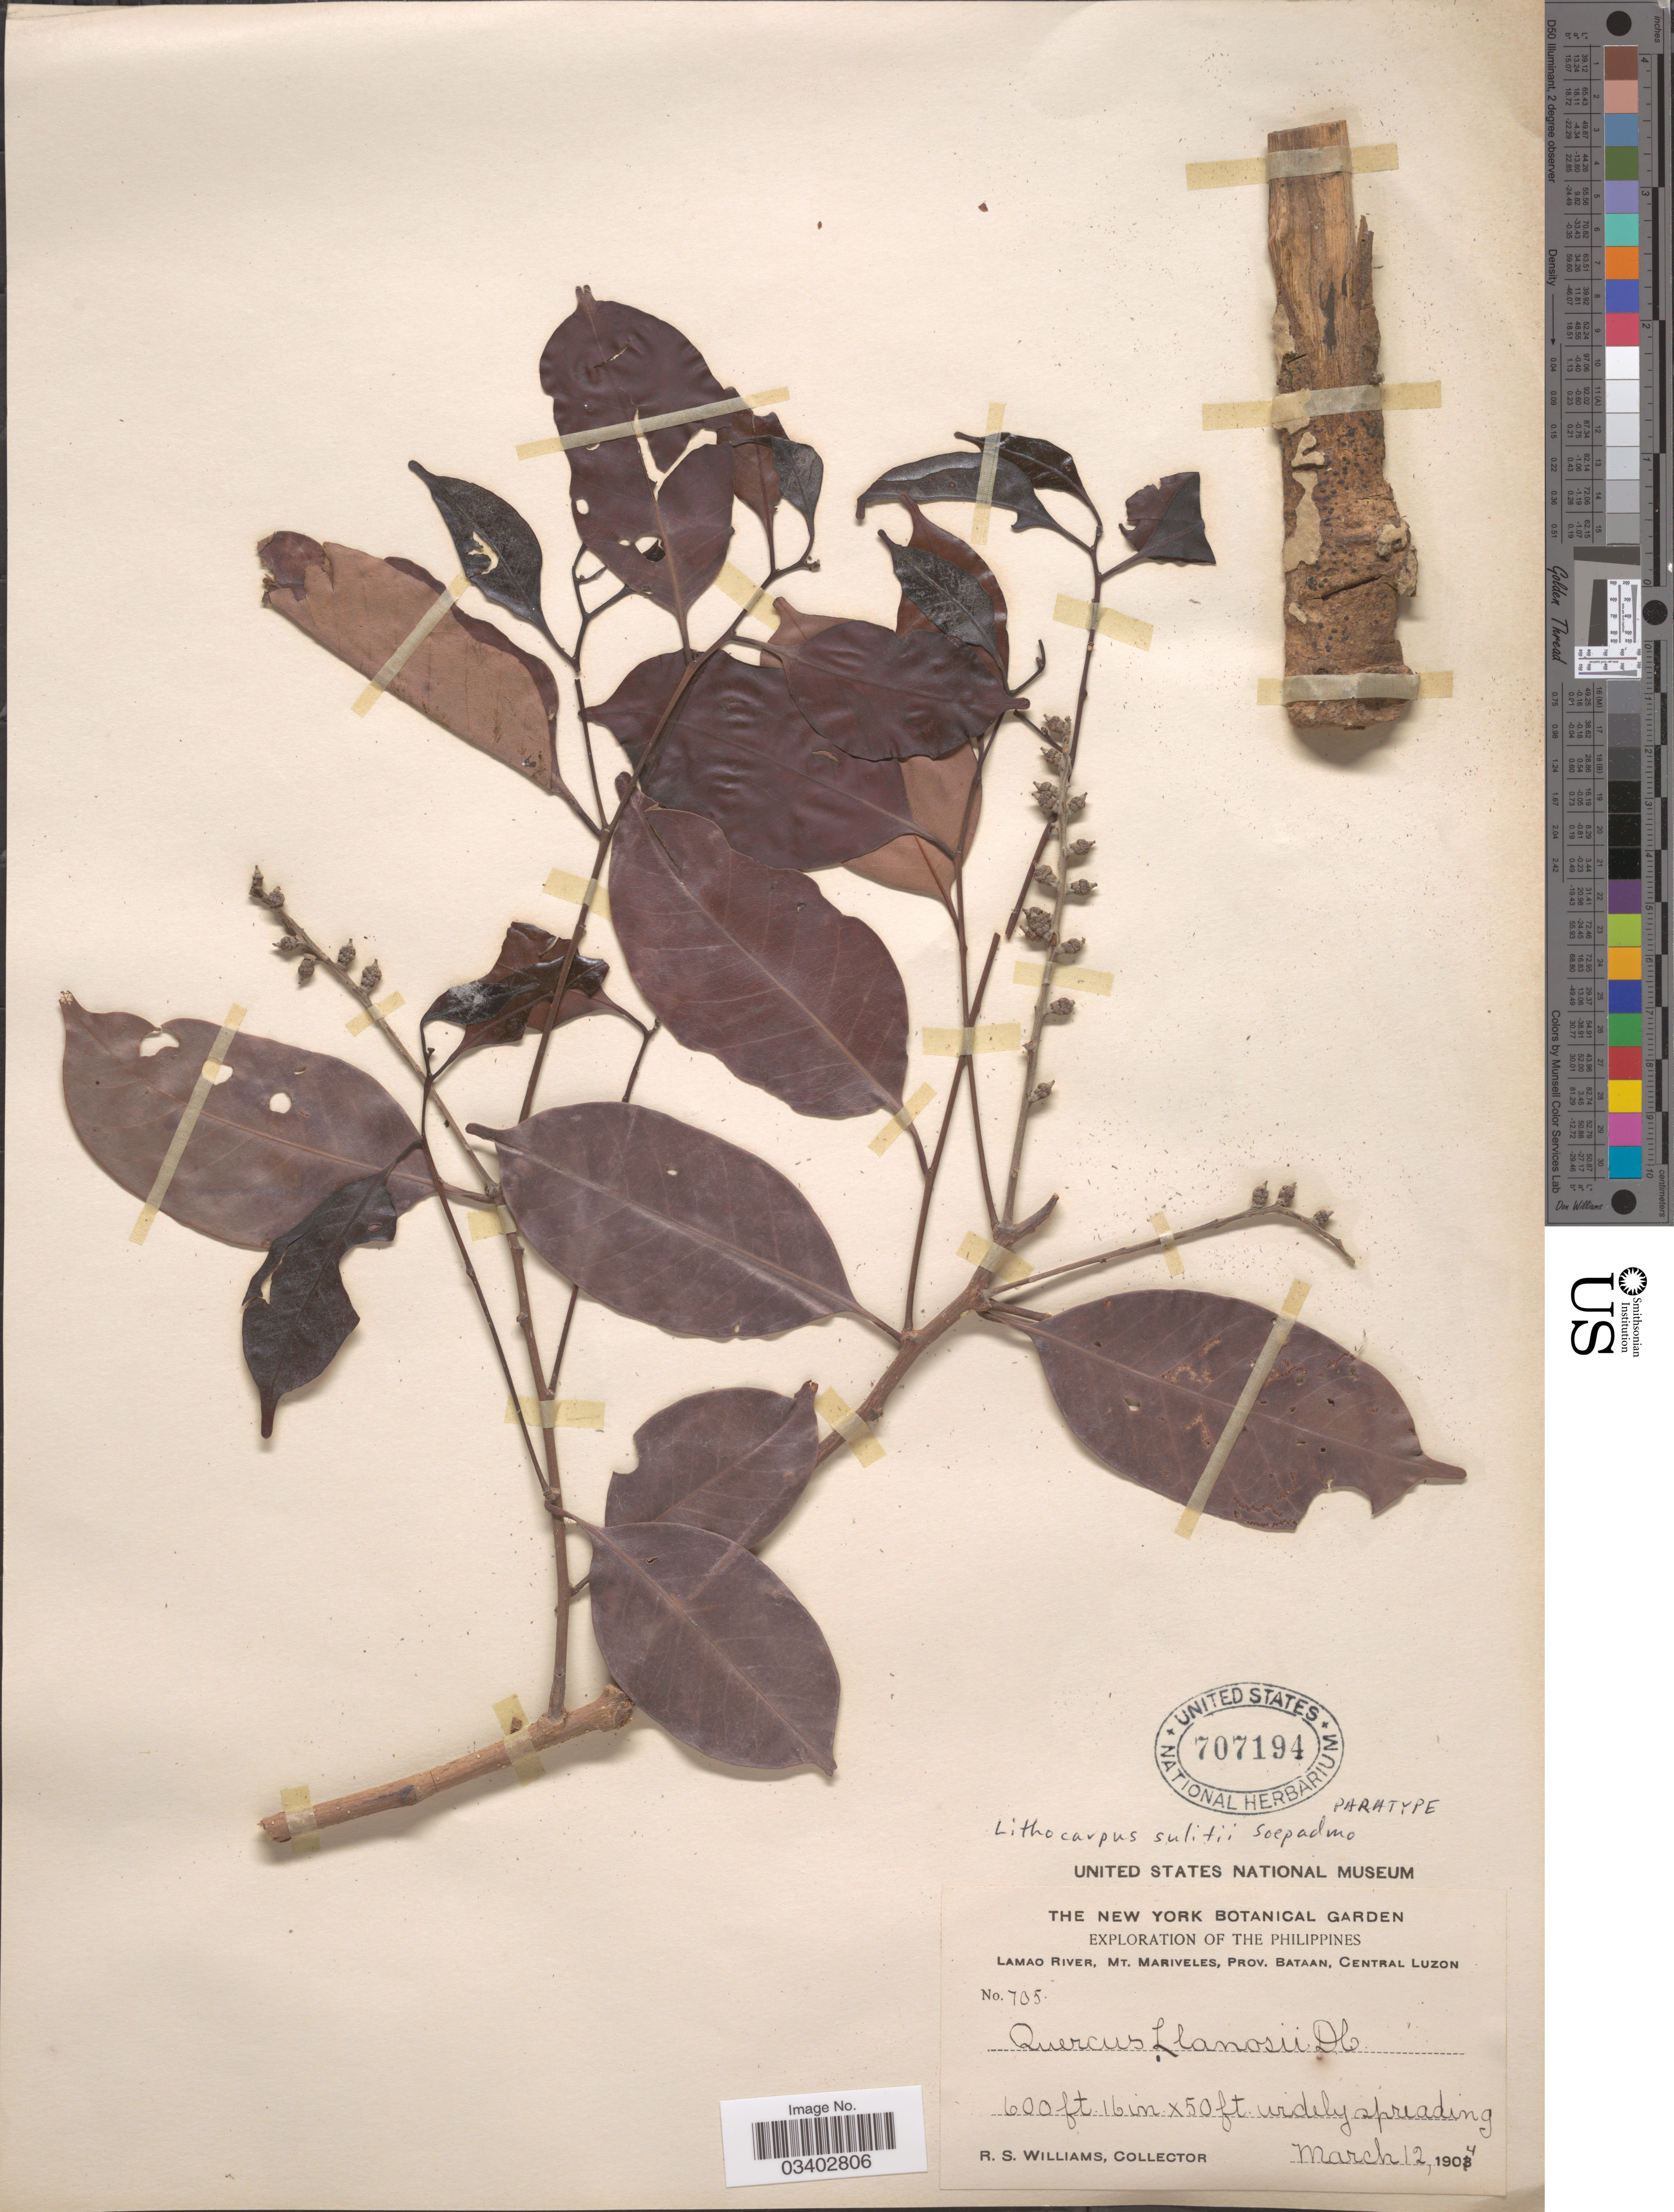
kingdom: Plantae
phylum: Tracheophyta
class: Magnoliopsida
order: Fagales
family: Fagaceae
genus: Lithocarpus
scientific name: Lithocarpus sulitii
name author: Soepadmo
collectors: R. S. Williams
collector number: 705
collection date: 1904-03-12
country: Philippines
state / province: Central Luzon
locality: Lamao River, Mt. Mariveles, Prov. Bataan.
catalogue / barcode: US 707194